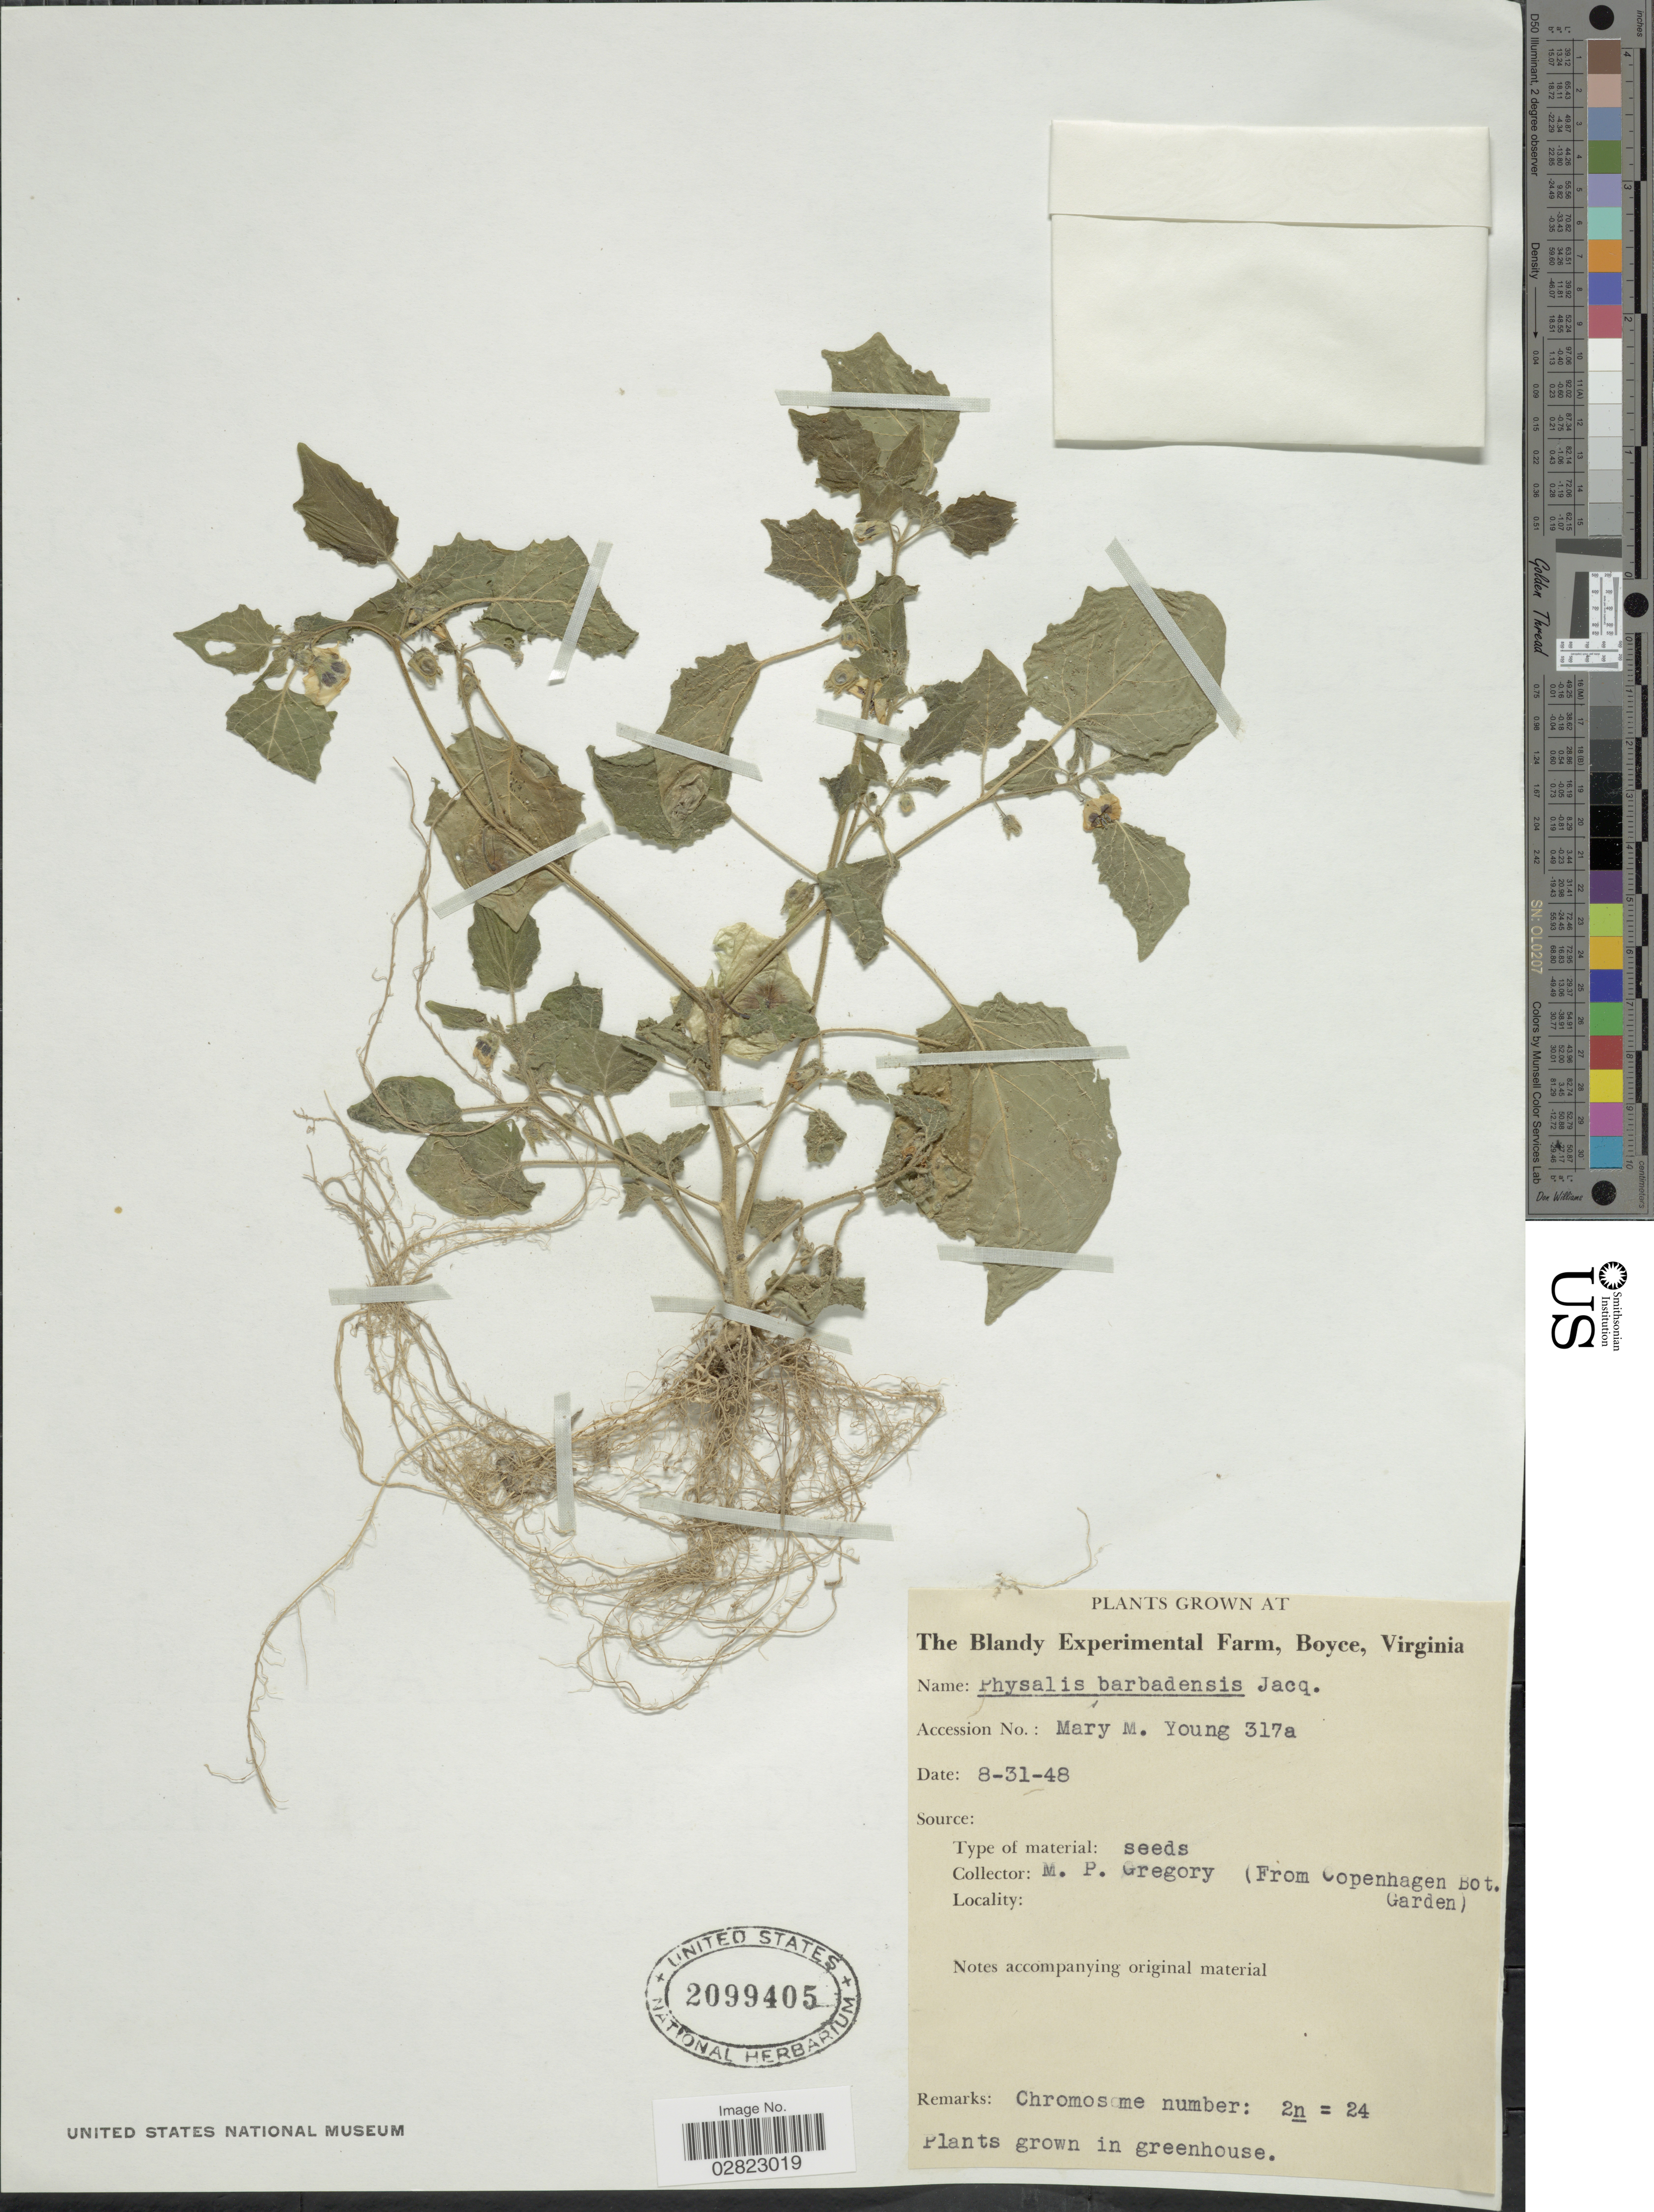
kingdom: Plantae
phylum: Tracheophyta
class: Magnoliopsida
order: Solanales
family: Solanaceae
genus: Physalis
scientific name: Physalis barbadensis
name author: Jacq.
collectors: M. P. Gregory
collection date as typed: Transcribed d/m/y: 31/8/48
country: United States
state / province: Virginia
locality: The Blandy Experimental Farm, Boyce.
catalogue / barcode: US 2099405